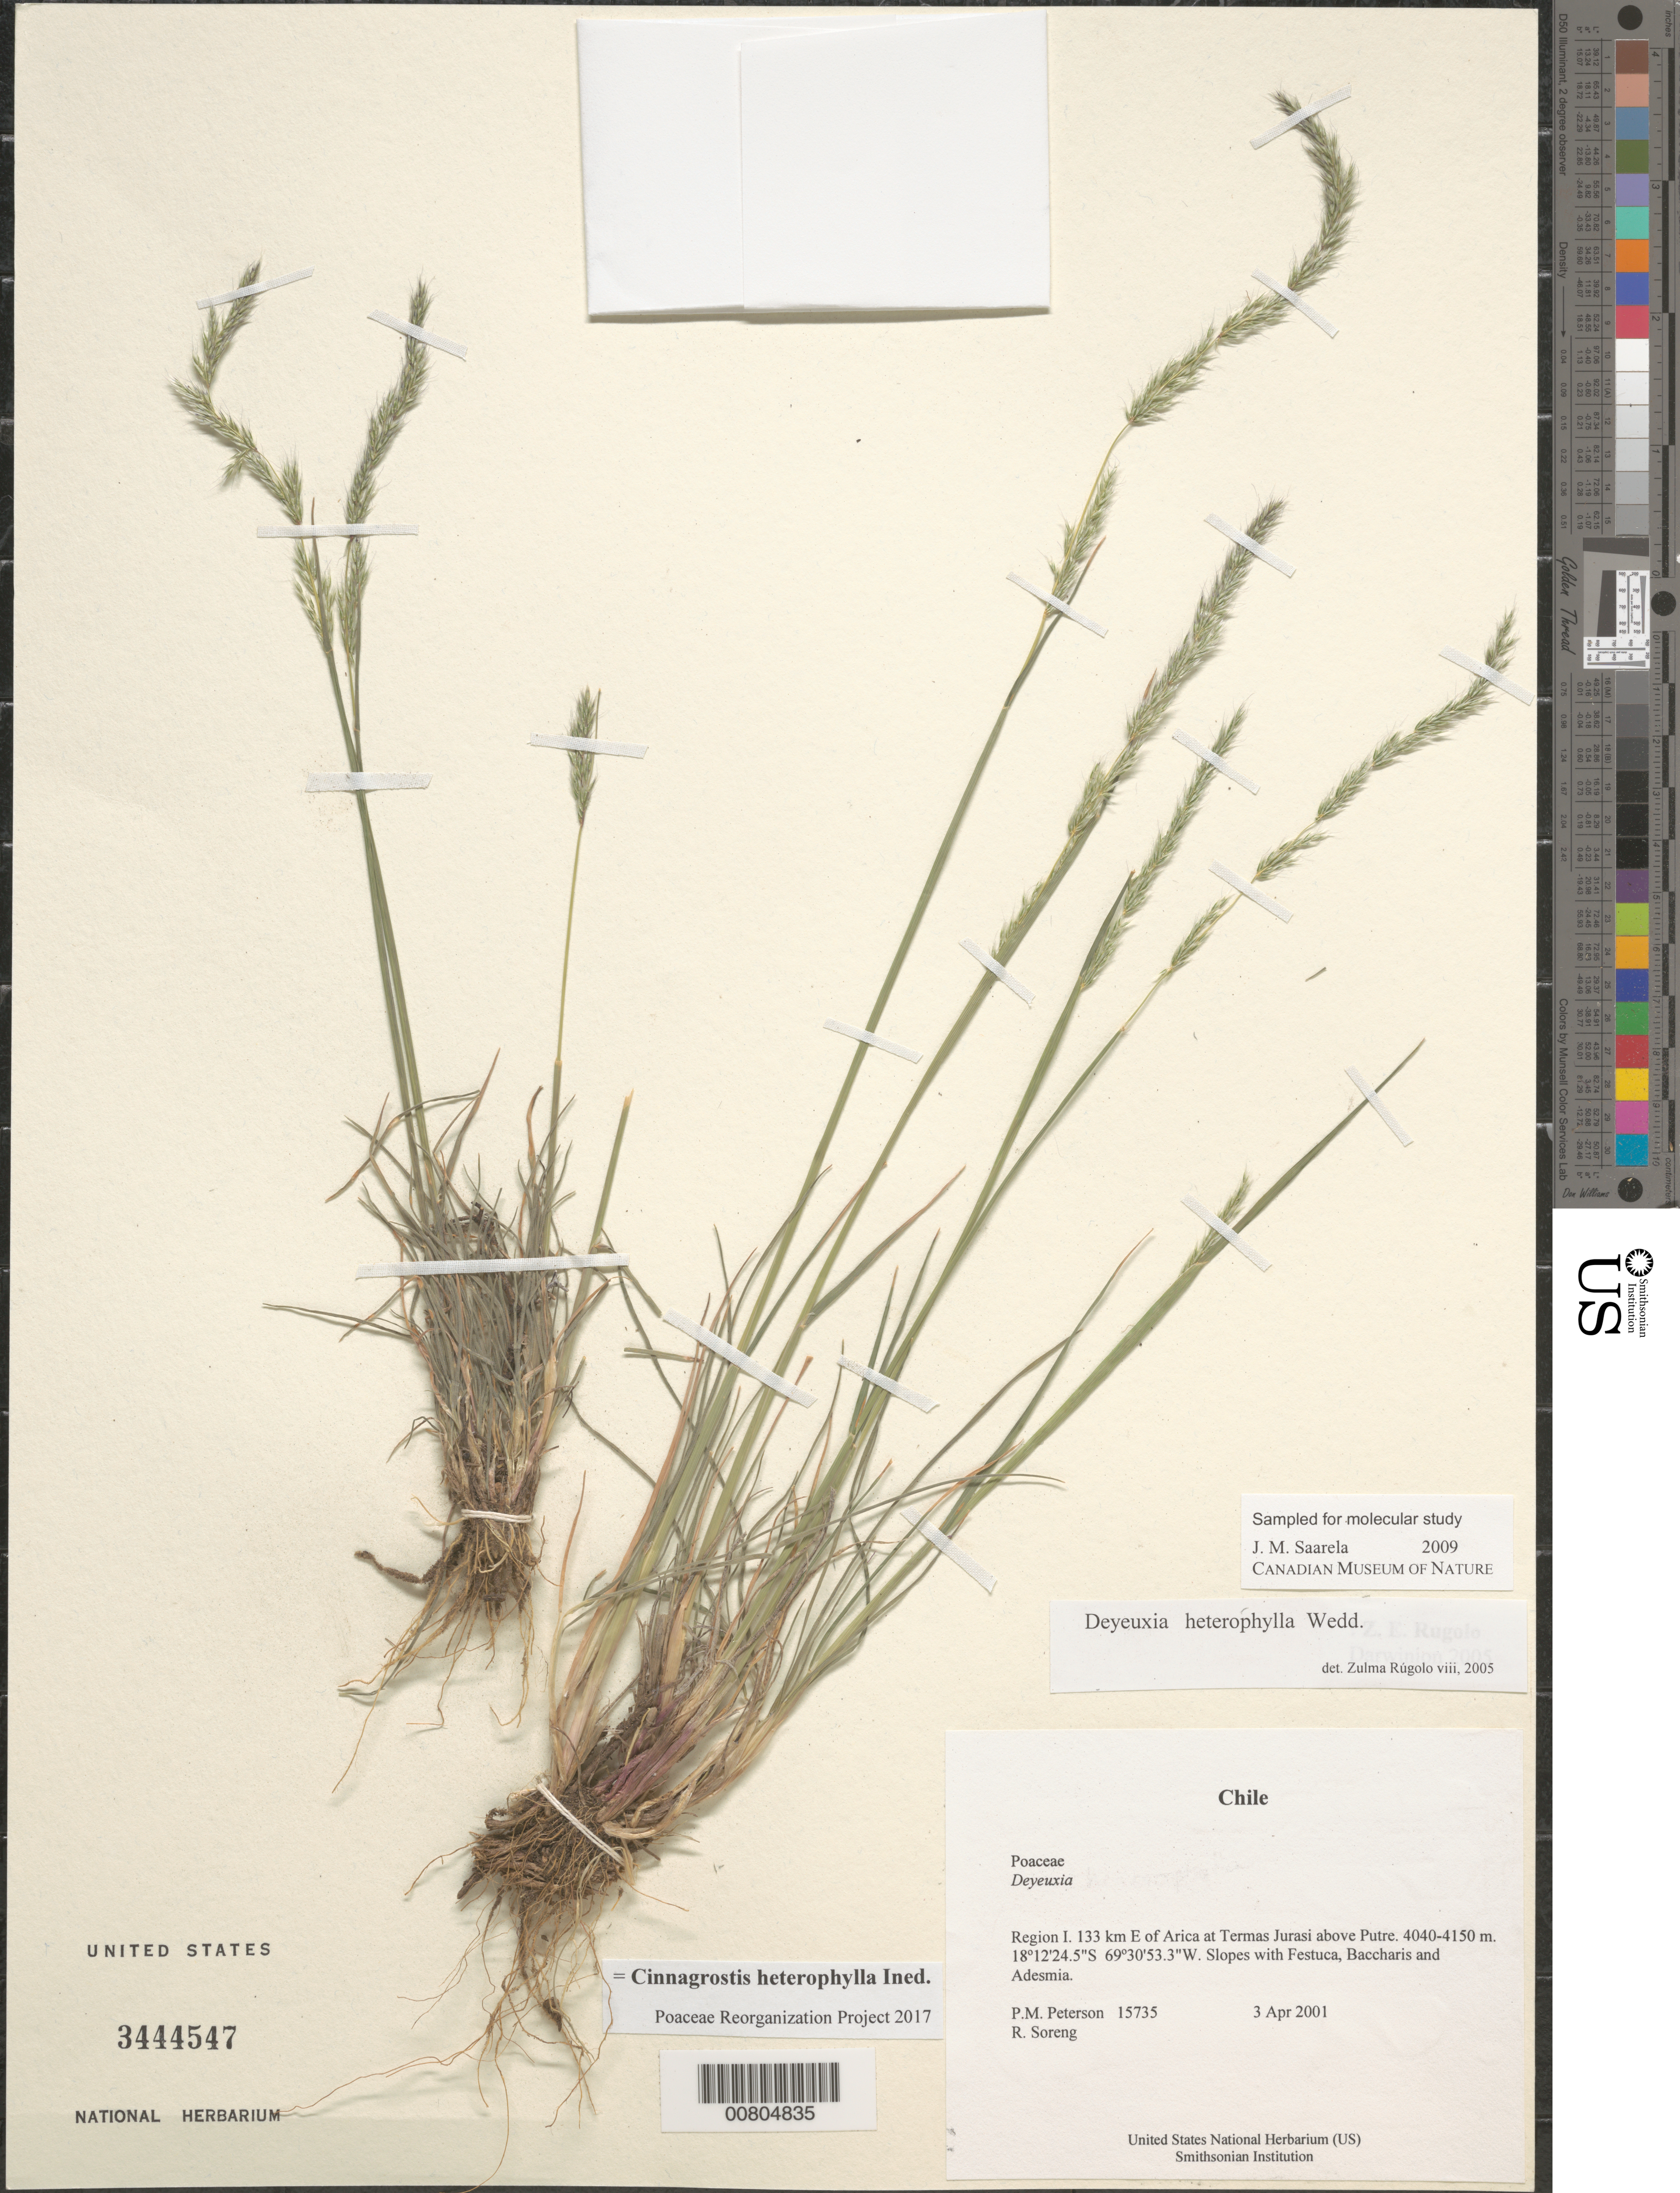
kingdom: Plantae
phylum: Tracheophyta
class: Liliopsida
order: Poales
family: Poaceae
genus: Cinnagrostis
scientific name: Cinnagrostis heterophylla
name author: (Wedd.) P.M. Peterson et al.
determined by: Poaceae Reorganization Project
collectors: P. M. Peterson & R. J. Soreng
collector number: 15735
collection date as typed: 03 Apr 2001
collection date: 2001-04-03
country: Chile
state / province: Tarapacá (I)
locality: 133 km E of Arica at Termas Jurasi above Putre.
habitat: Slopes with Festuca, Baccharis and Adesmia.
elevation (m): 4040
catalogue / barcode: US 3444547